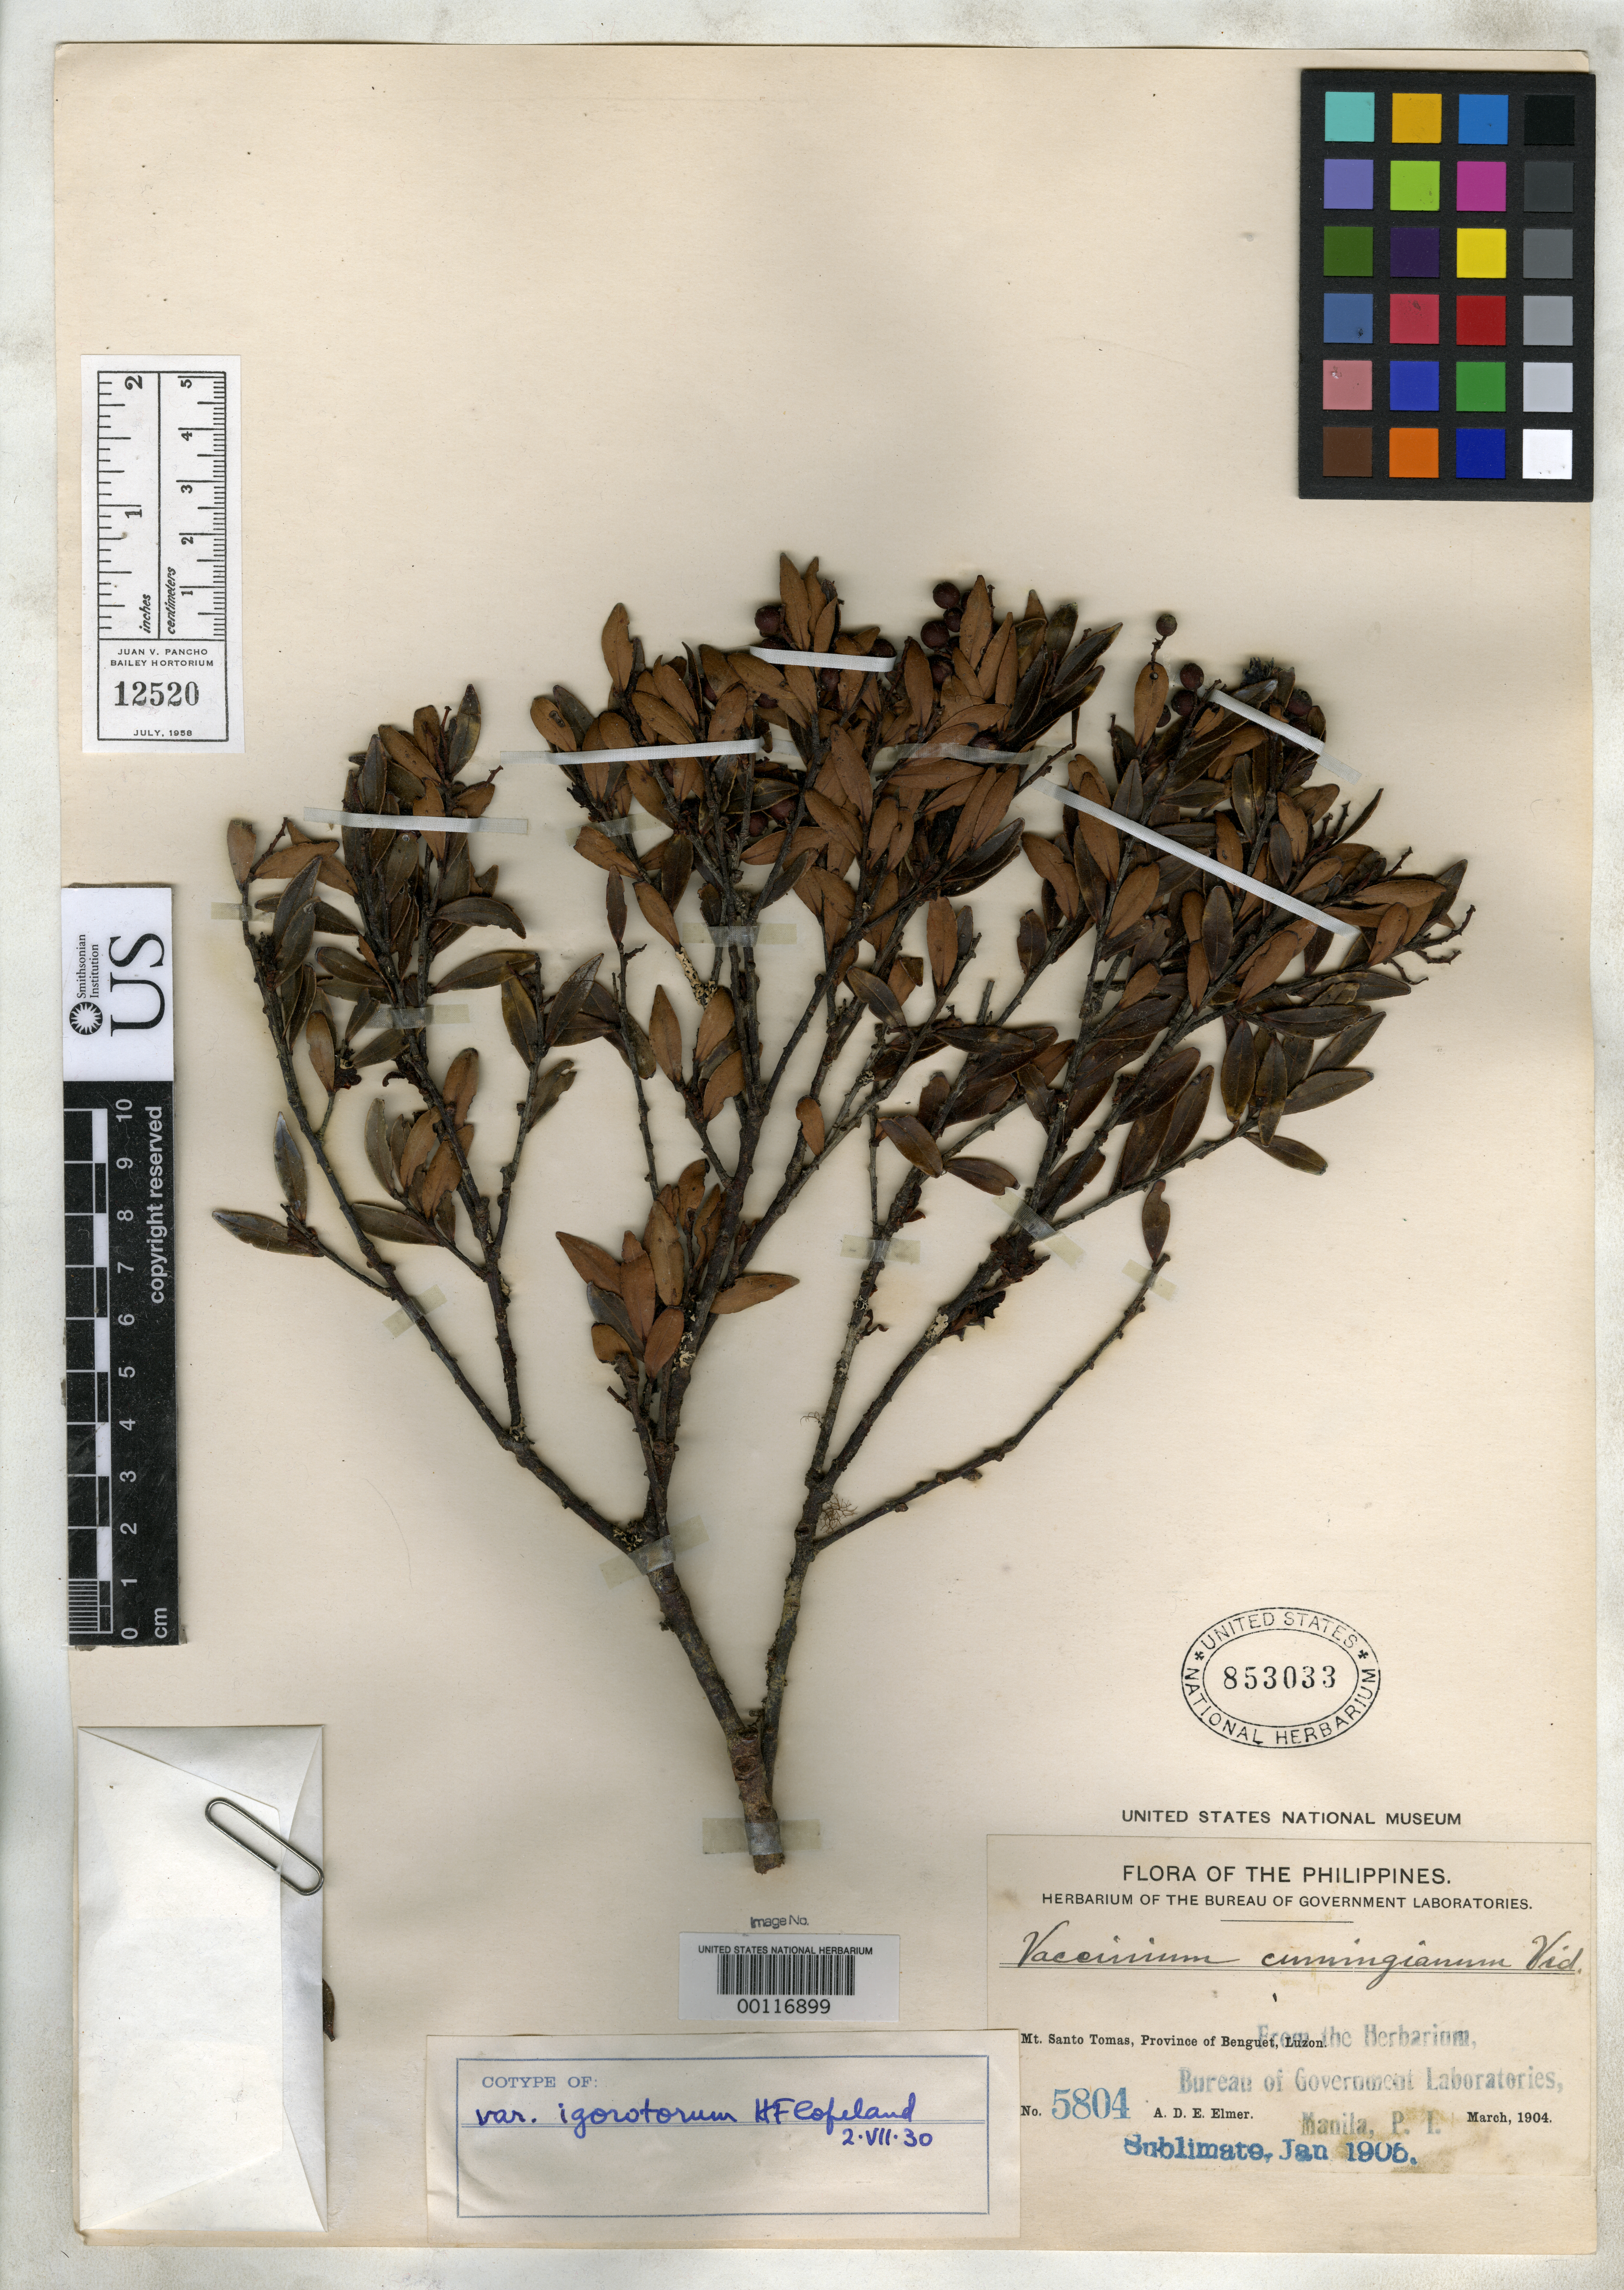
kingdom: Plantae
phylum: Tracheophyta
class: Magnoliopsida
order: Ericales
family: Ericaceae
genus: Vaccinium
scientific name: Vaccinium cumingianum var. igorotorum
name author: H.F. Copel.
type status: Isotype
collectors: A. D. E. Elmer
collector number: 5804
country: Philippines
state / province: Cordillera (Administrative Region)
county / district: Benguet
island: Luzon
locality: Mount Santo Tomas.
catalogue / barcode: US 853033